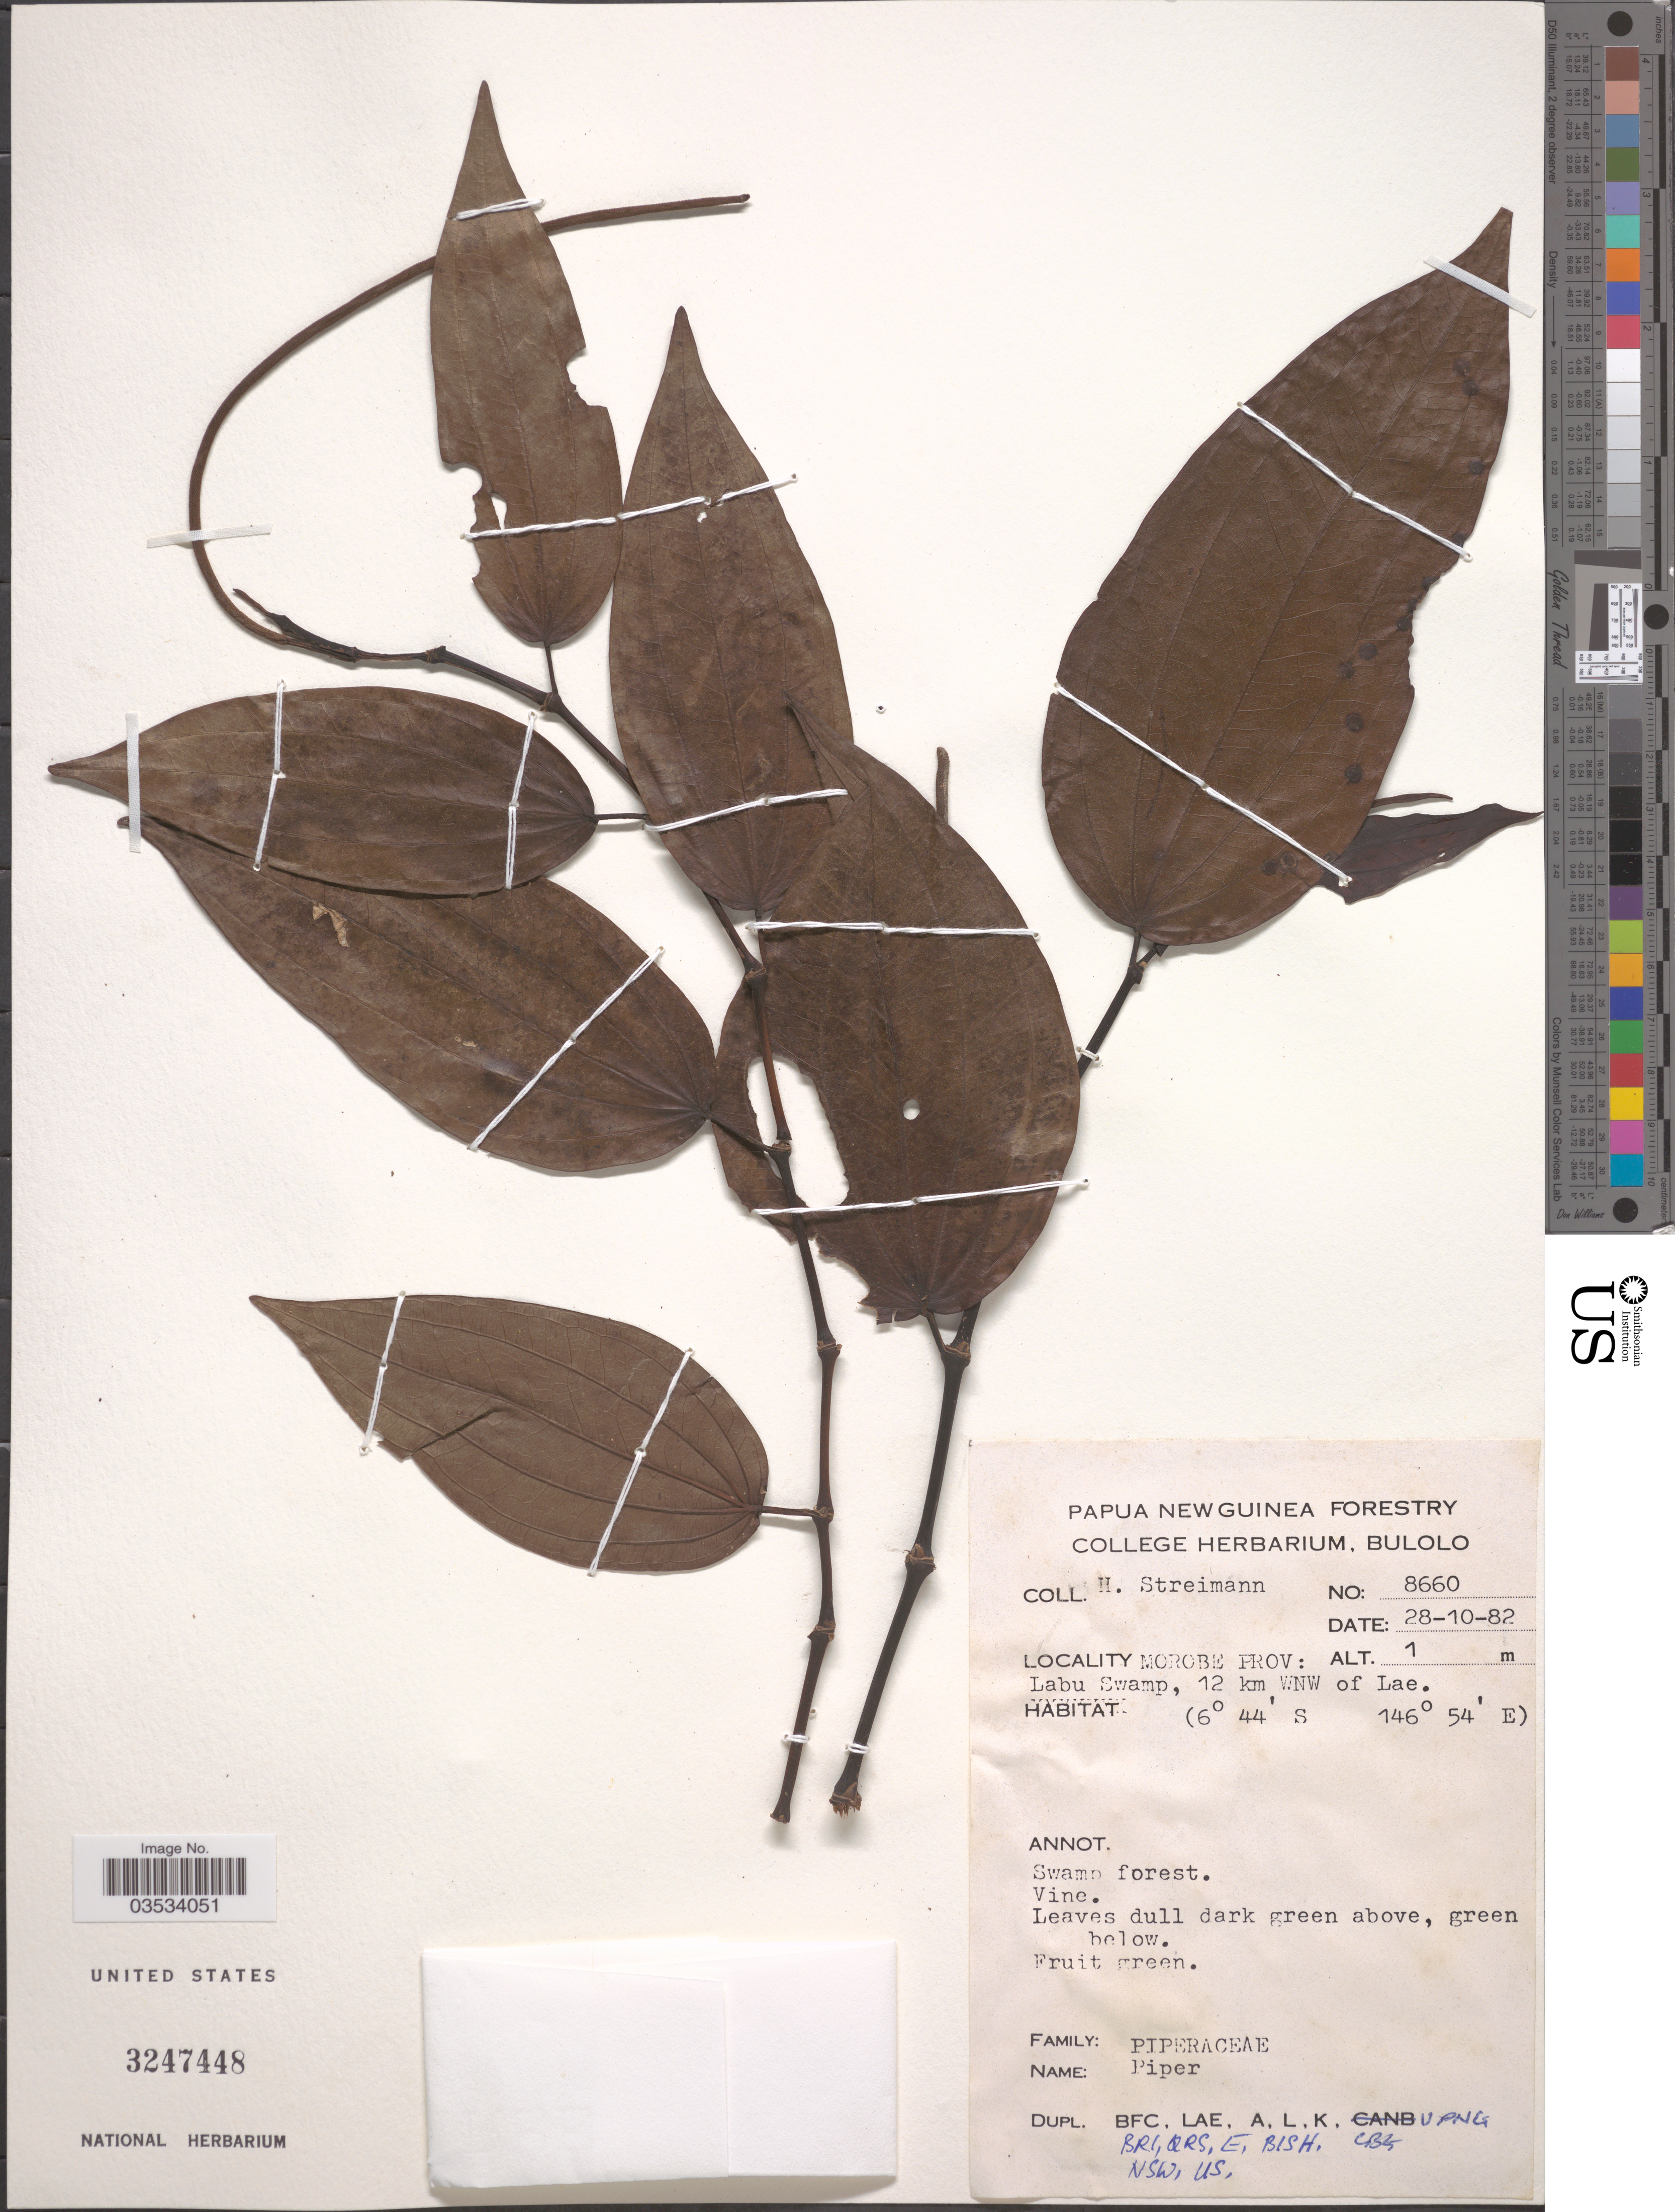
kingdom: Plantae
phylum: Tracheophyta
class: Magnoliopsida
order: Piperales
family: Piperaceae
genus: Piper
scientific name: Piper sp.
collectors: H. Streimann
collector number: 8660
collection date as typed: Transcribed d/m/y: 28/10/82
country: Papua New Guinea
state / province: Morobe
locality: Labu Swamp, 12 km WNW of Lae.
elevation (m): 1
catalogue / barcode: US 3247448